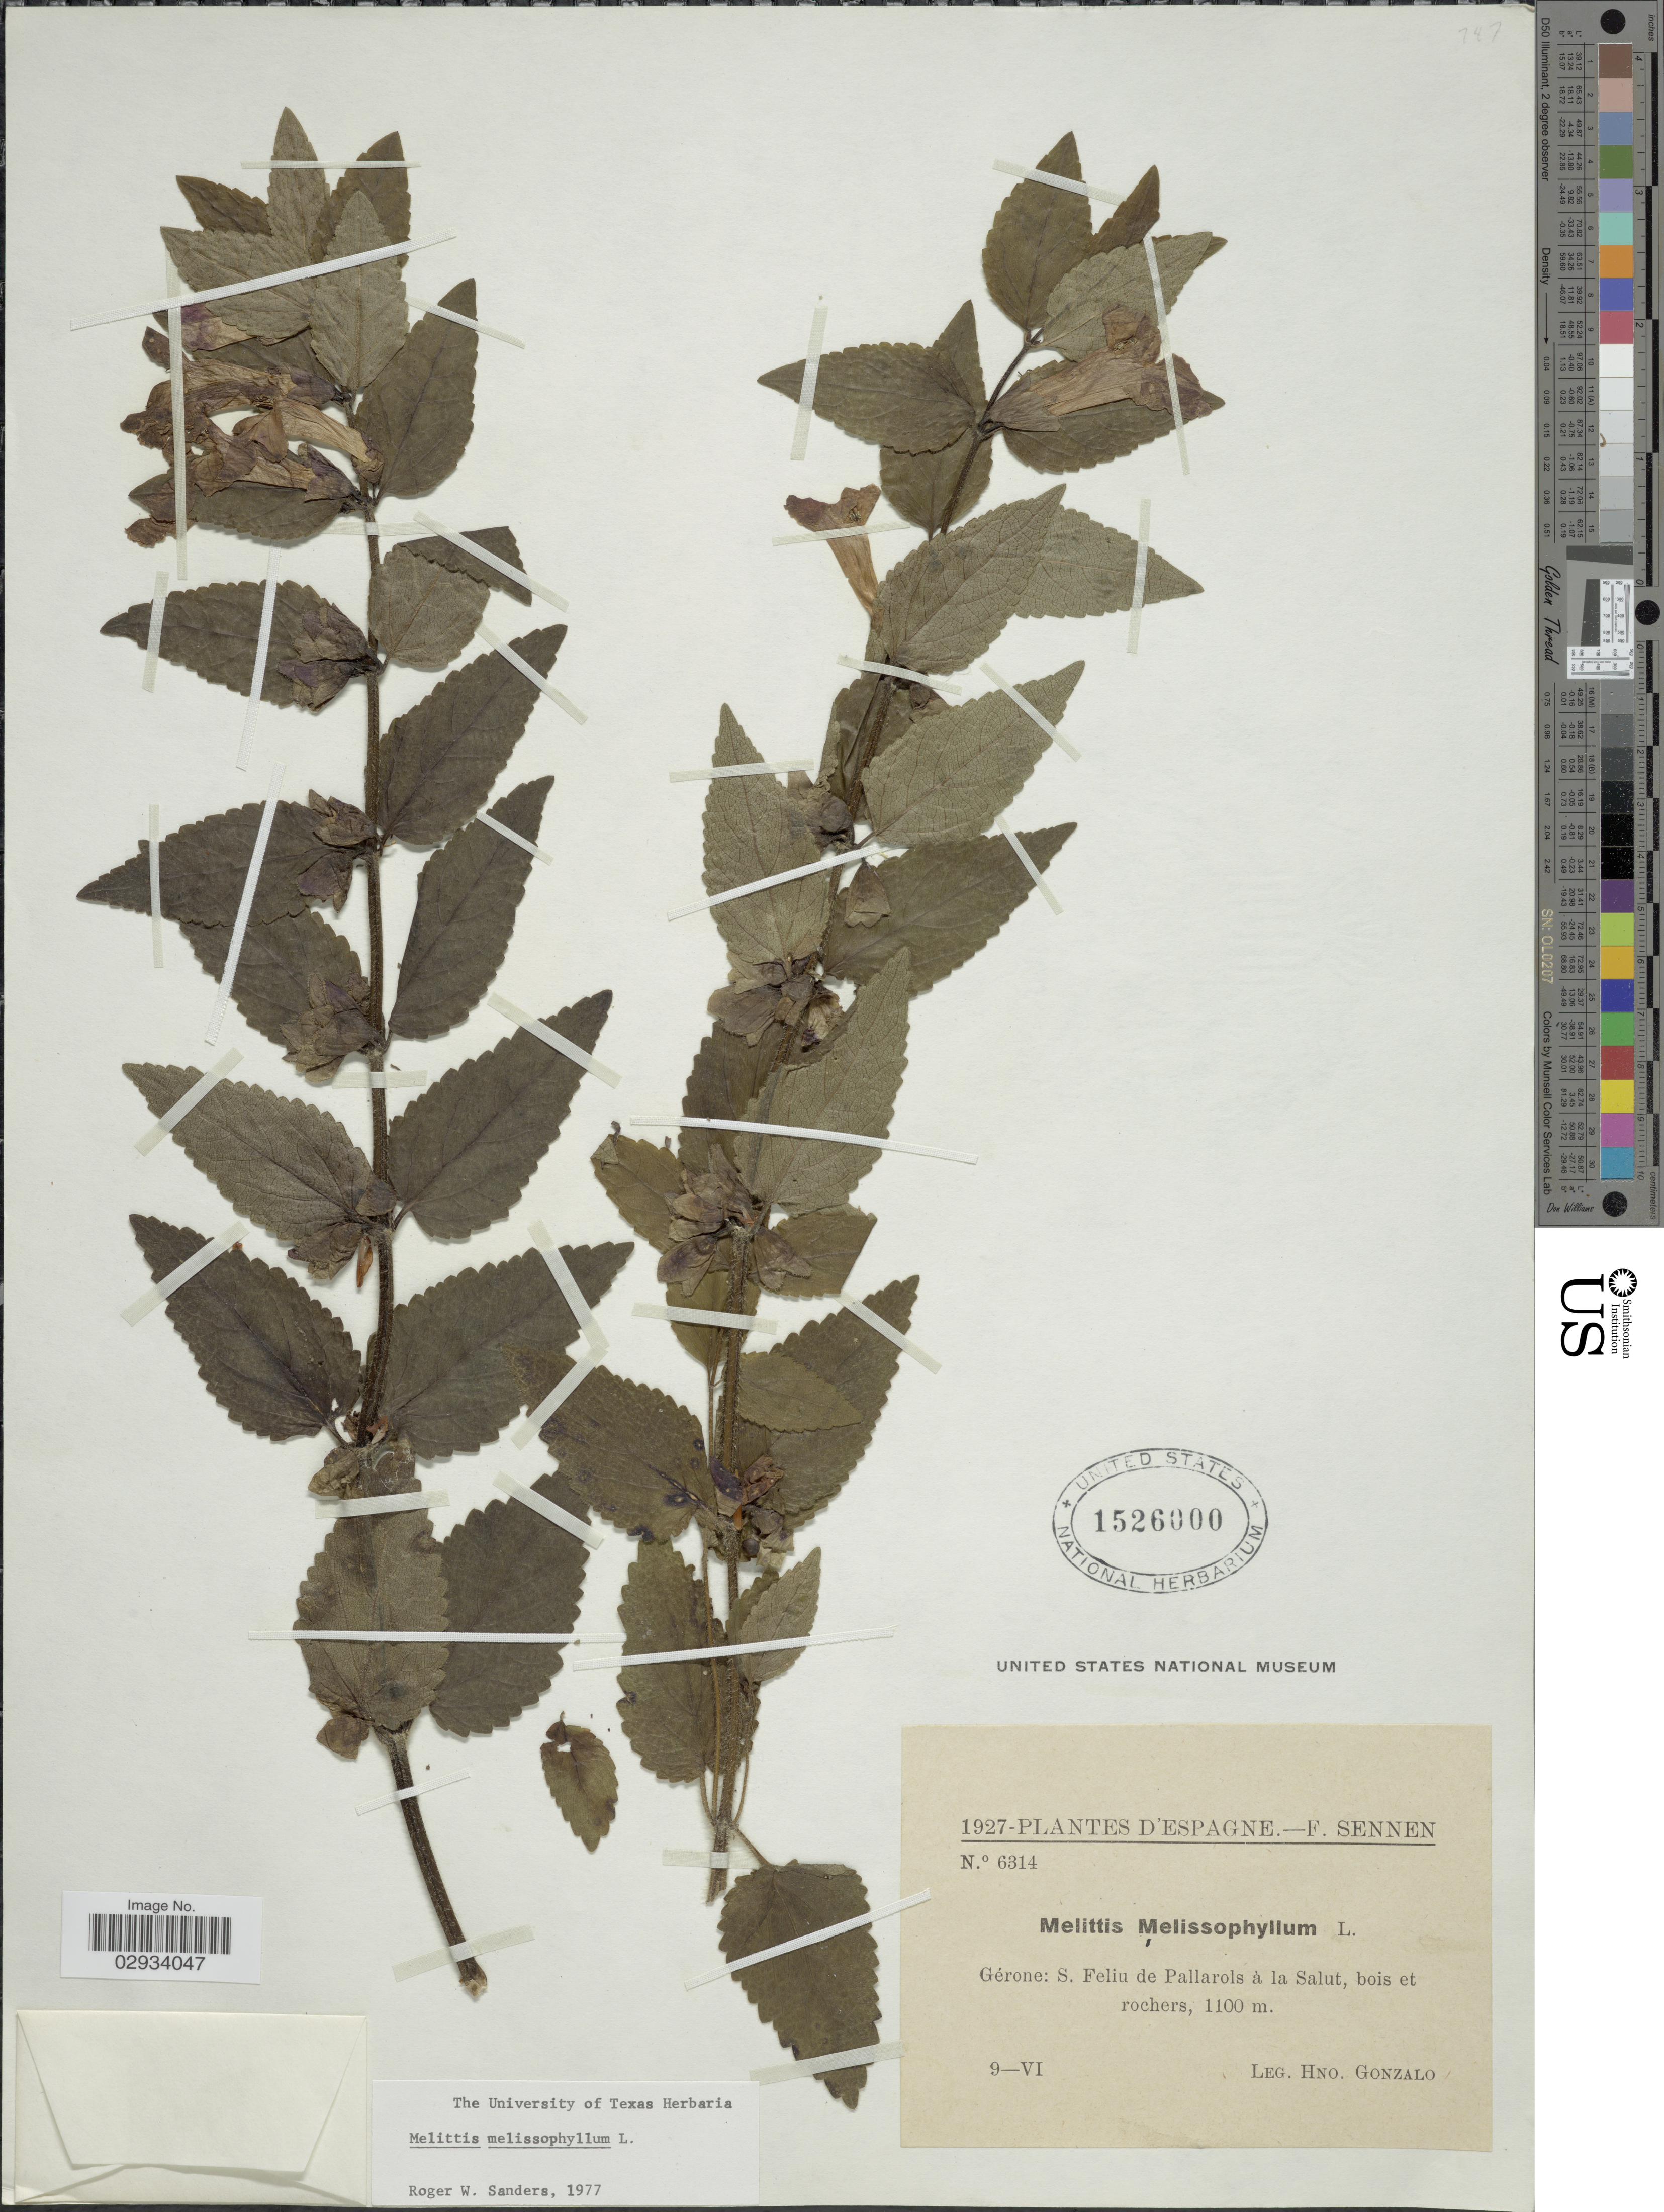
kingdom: Plantae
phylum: Tracheophyta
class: Magnoliopsida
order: Lamiales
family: Lamiaceae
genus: Melittis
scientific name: Melittis melissophyllum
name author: L.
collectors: H. Gonzalo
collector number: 6314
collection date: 1927-06-09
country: Spain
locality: D'Espagne, Gérone: S. Feliu de Pallarols à la Salut, bois et rochers.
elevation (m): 1100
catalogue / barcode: US 1526000